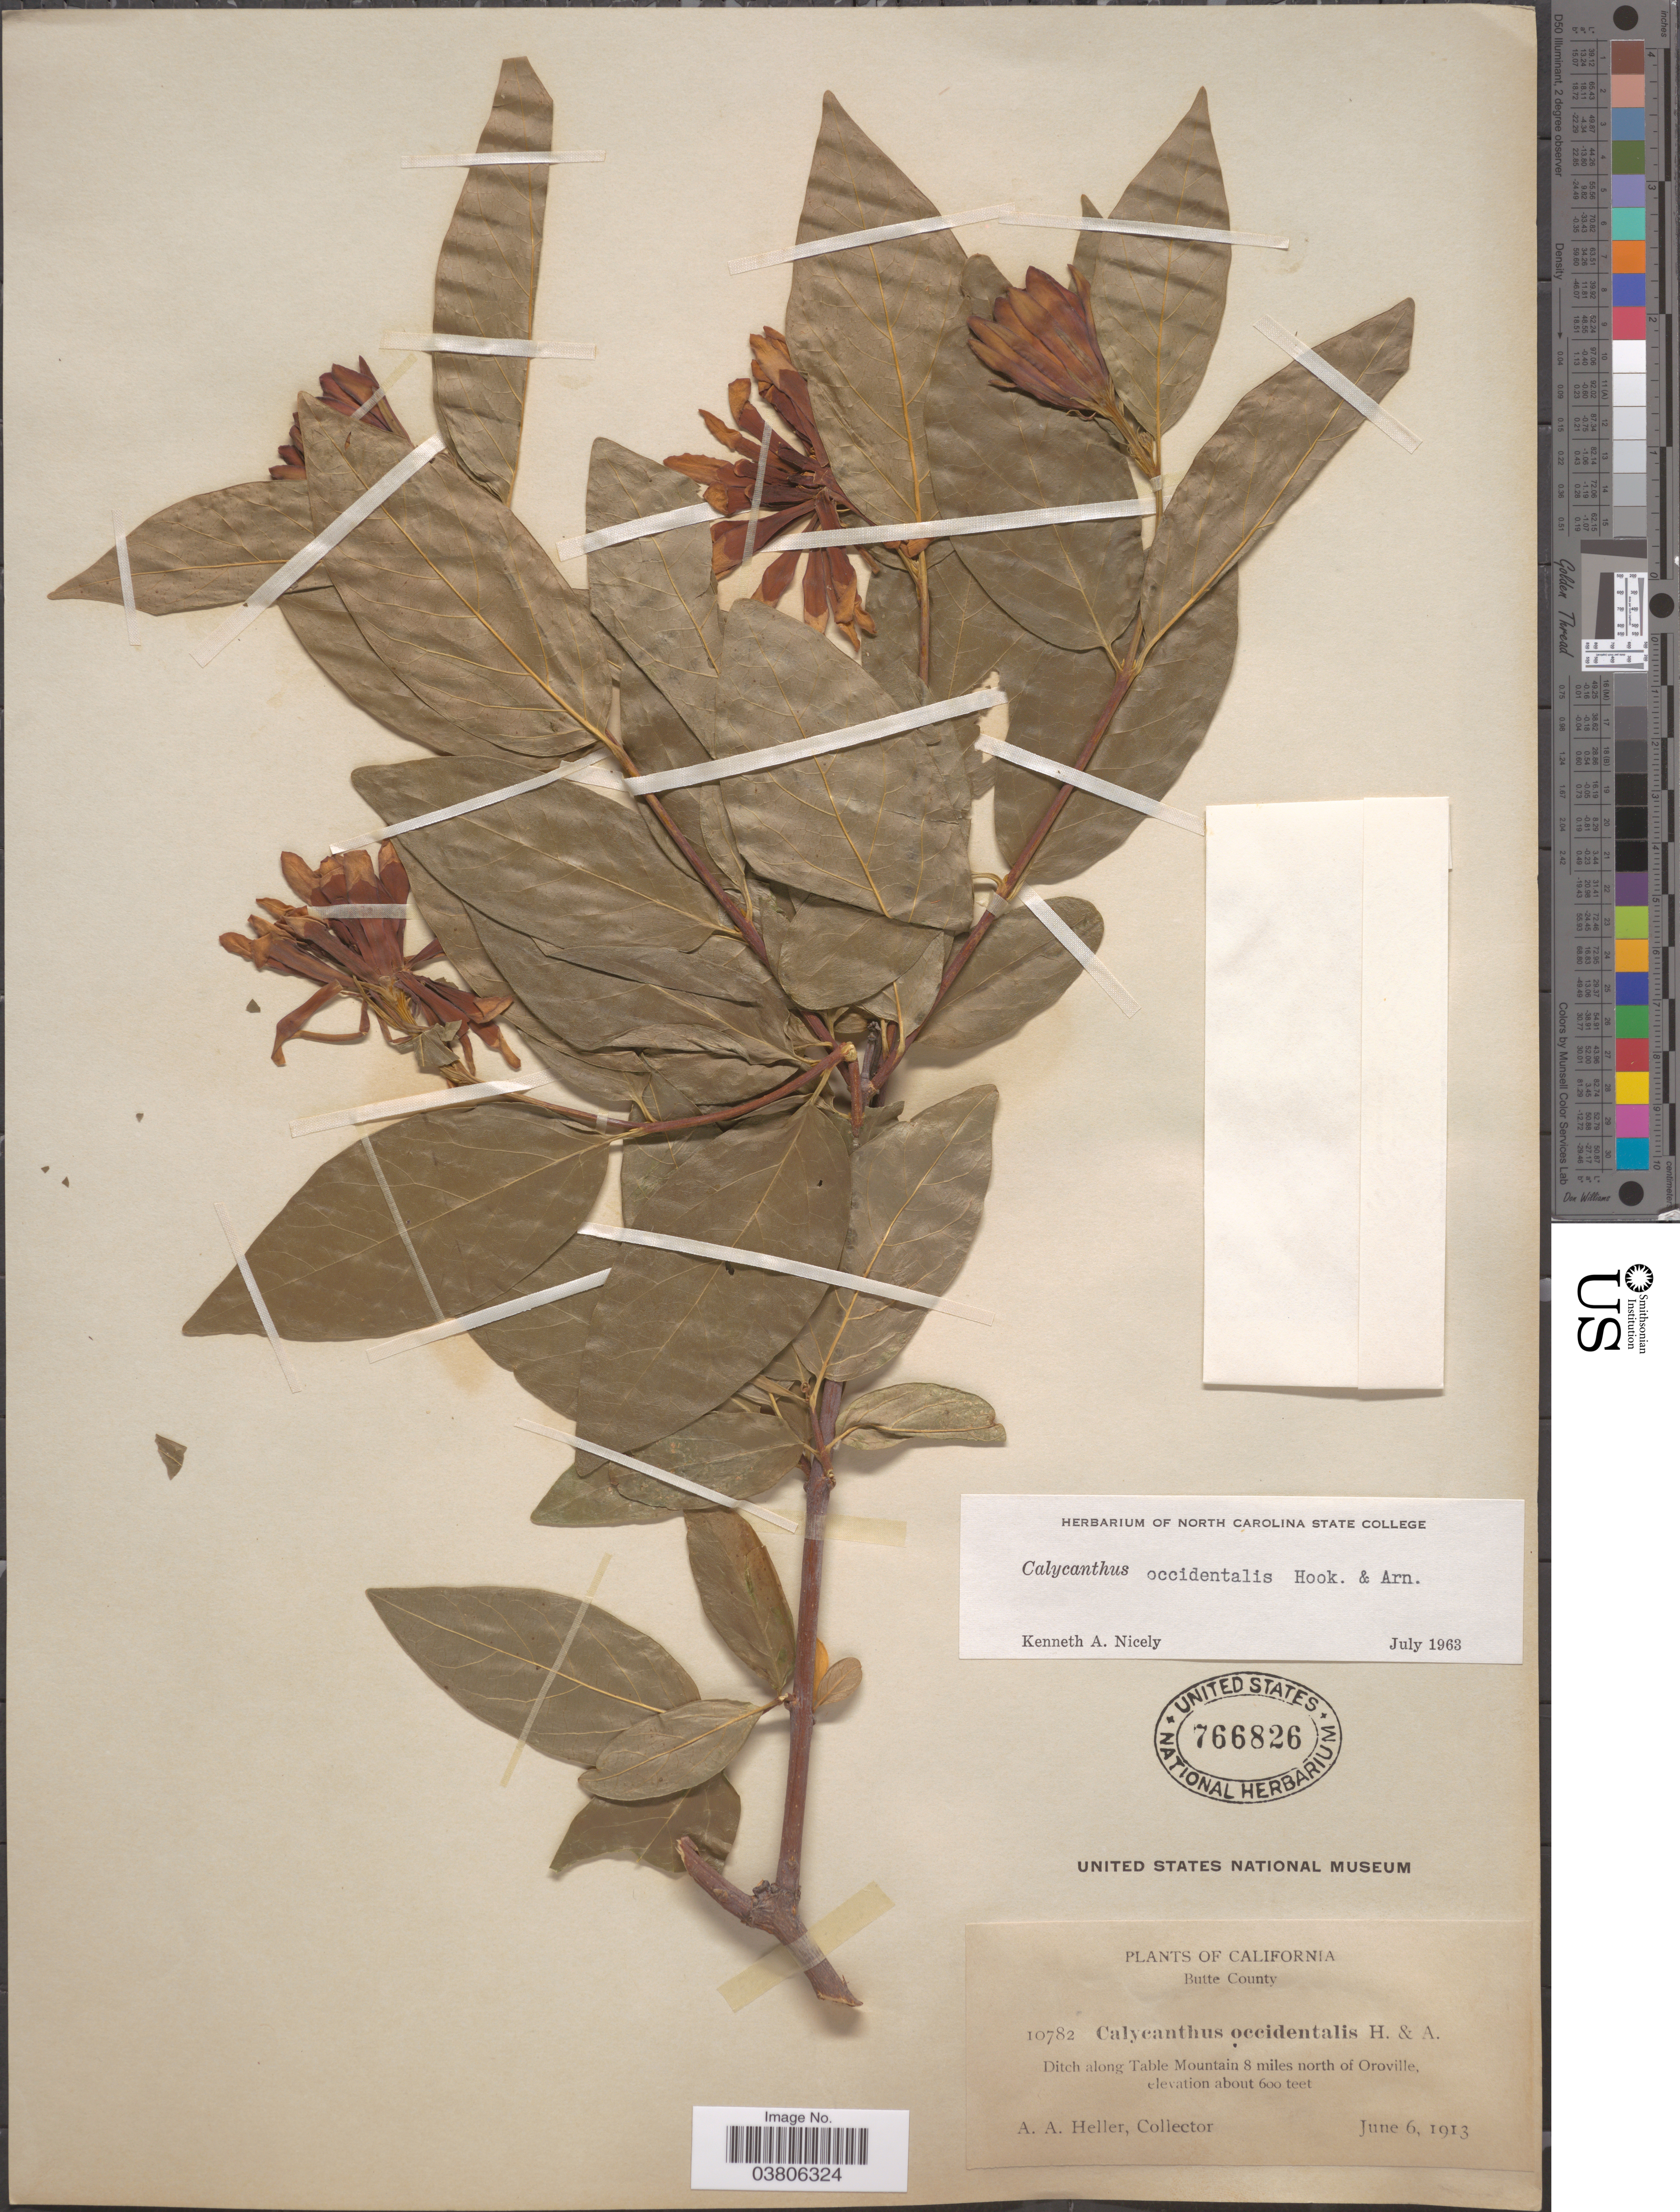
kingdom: Plantae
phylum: Tracheophyta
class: Magnoliopsida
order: Laurales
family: Calycanthaceae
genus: Calycanthus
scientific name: Calycanthus occidentalis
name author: Hook. & Arn.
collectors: A. A. Heller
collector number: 10782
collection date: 1913-06-06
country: United States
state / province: California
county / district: Butte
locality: Butte County. Ditch along Table Mountain 8 miles north of Oroville.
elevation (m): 183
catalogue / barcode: US 766826